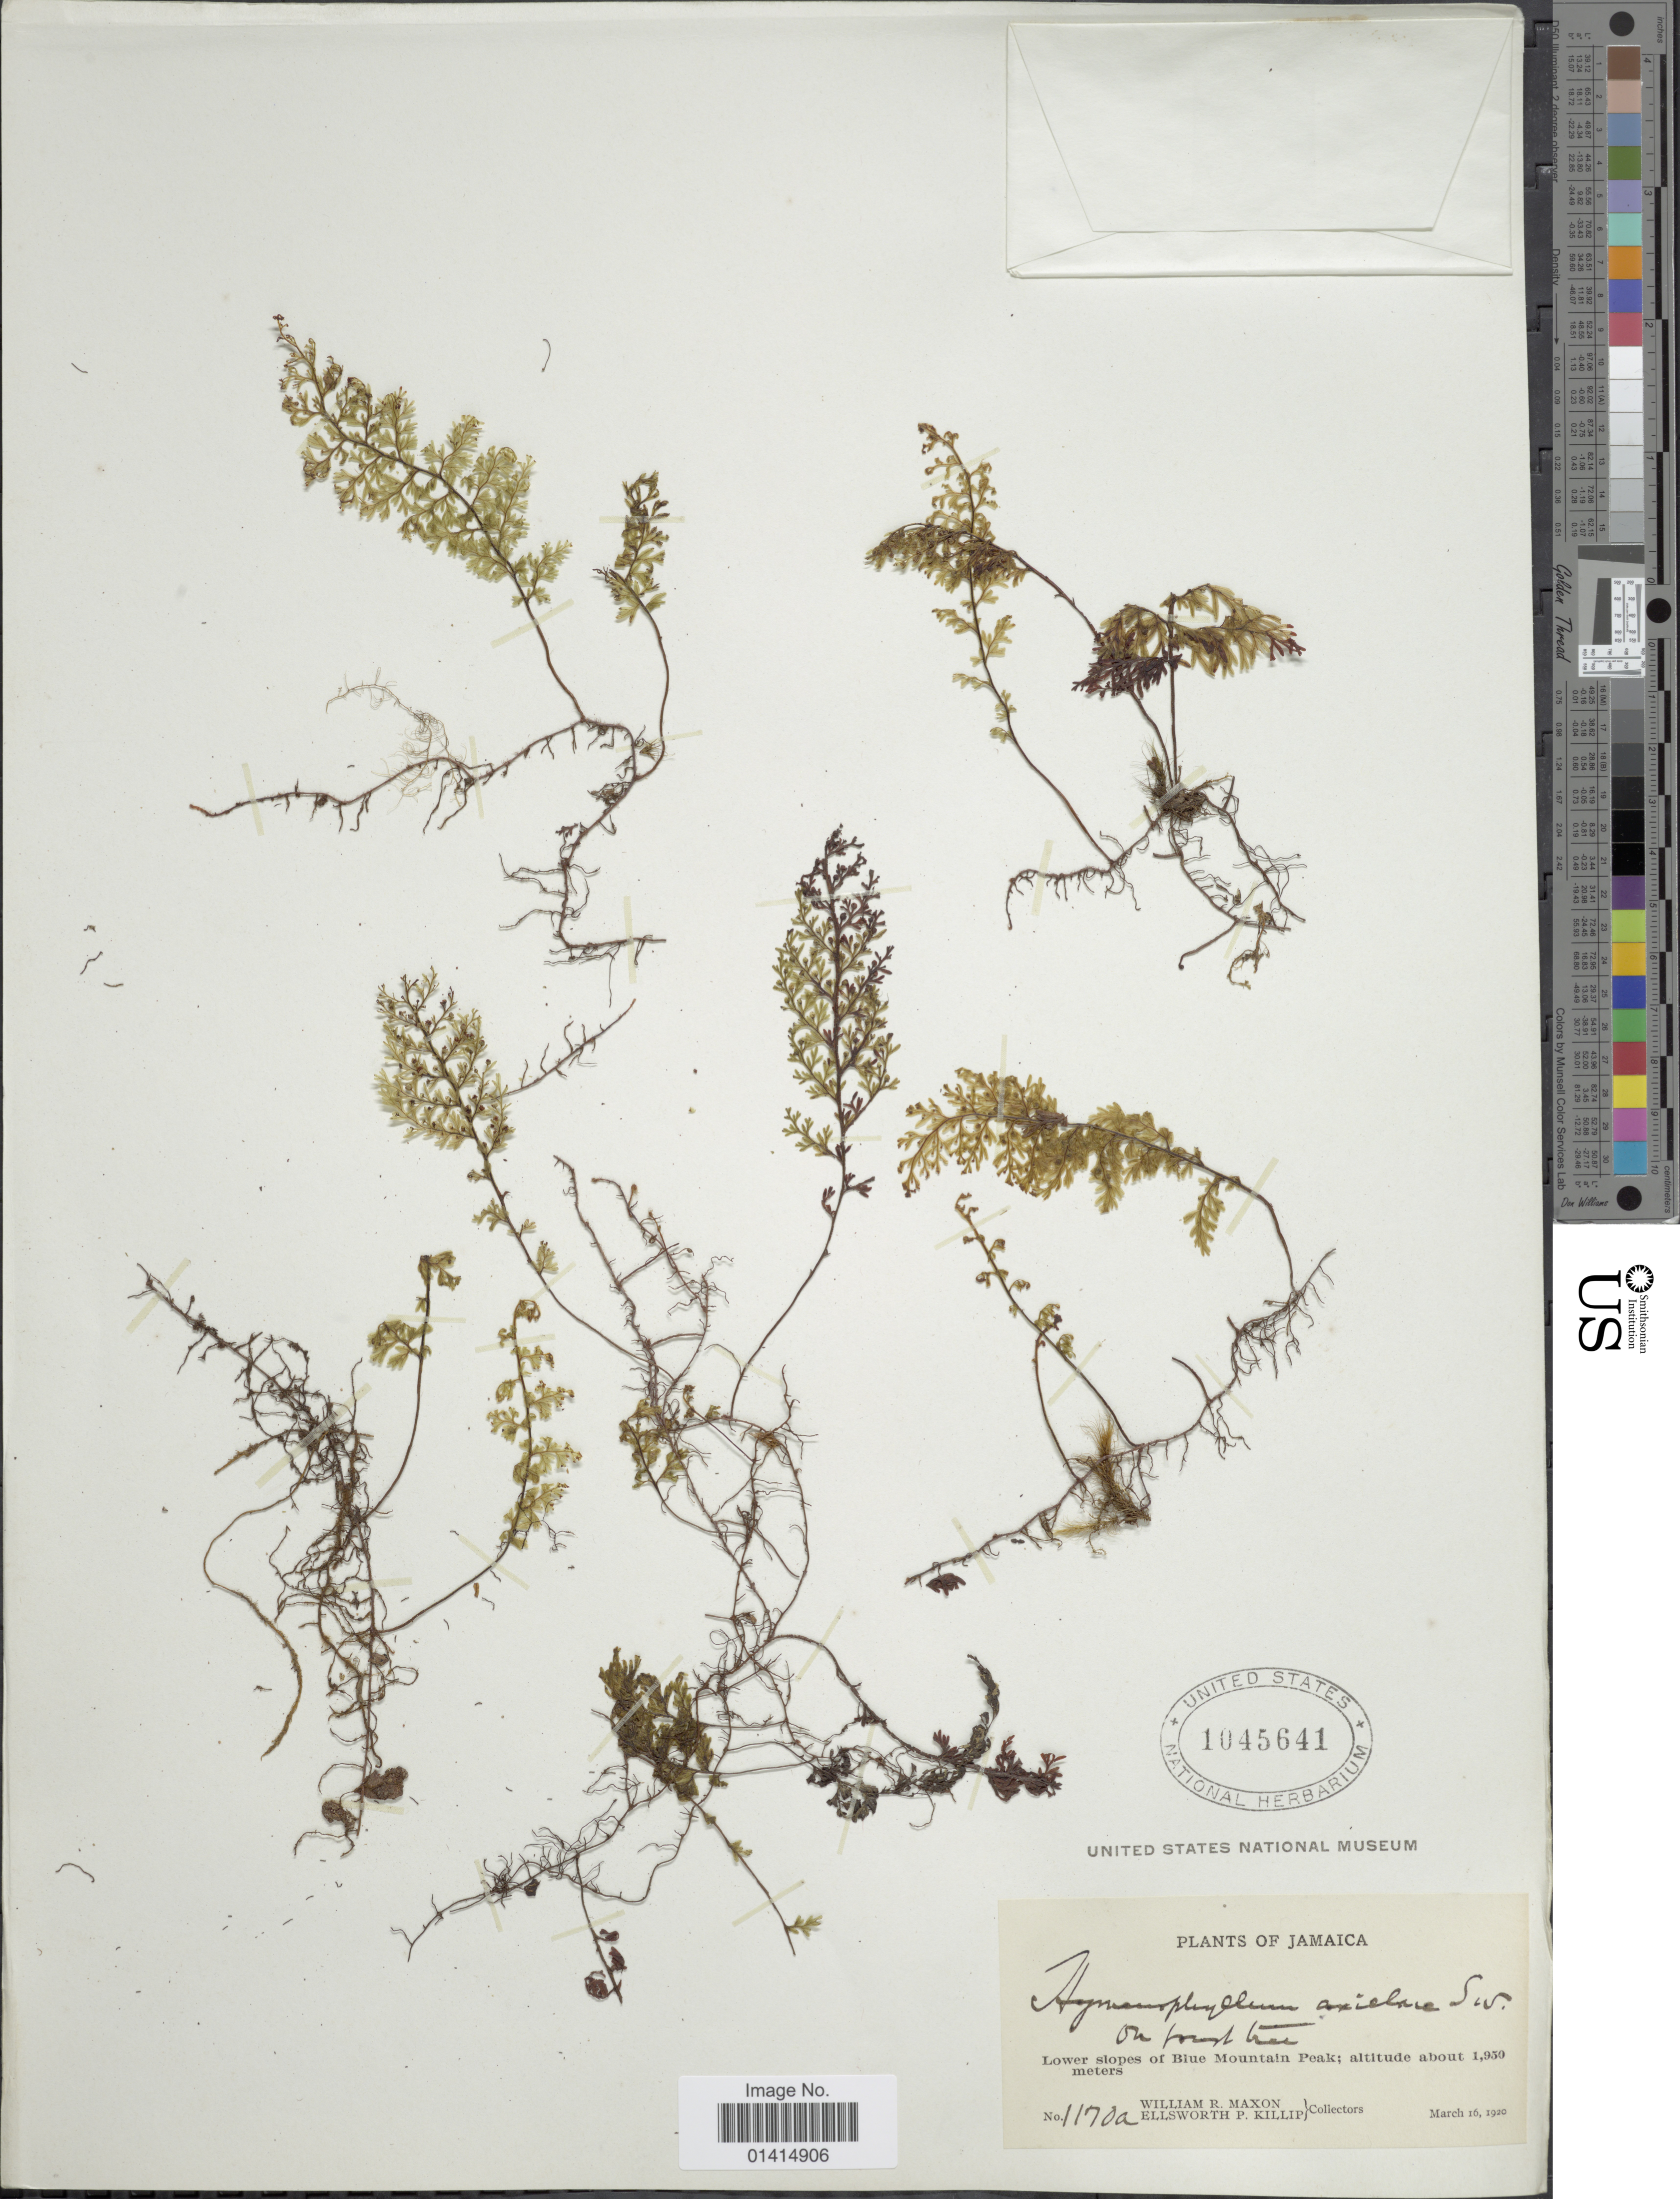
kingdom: Plantae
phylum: Tracheophyta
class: Polypodiopsida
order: Hymenophyllales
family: Hymenophyllaceae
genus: Hymenophyllum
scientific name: Hymenophyllum axillare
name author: Sw.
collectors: W. R. Maxon & E. P. Killip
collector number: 1170a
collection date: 1920-03-16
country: Jamaica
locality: Lower slopes of Blue Mountain Peak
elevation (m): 1950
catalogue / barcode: US 1045641